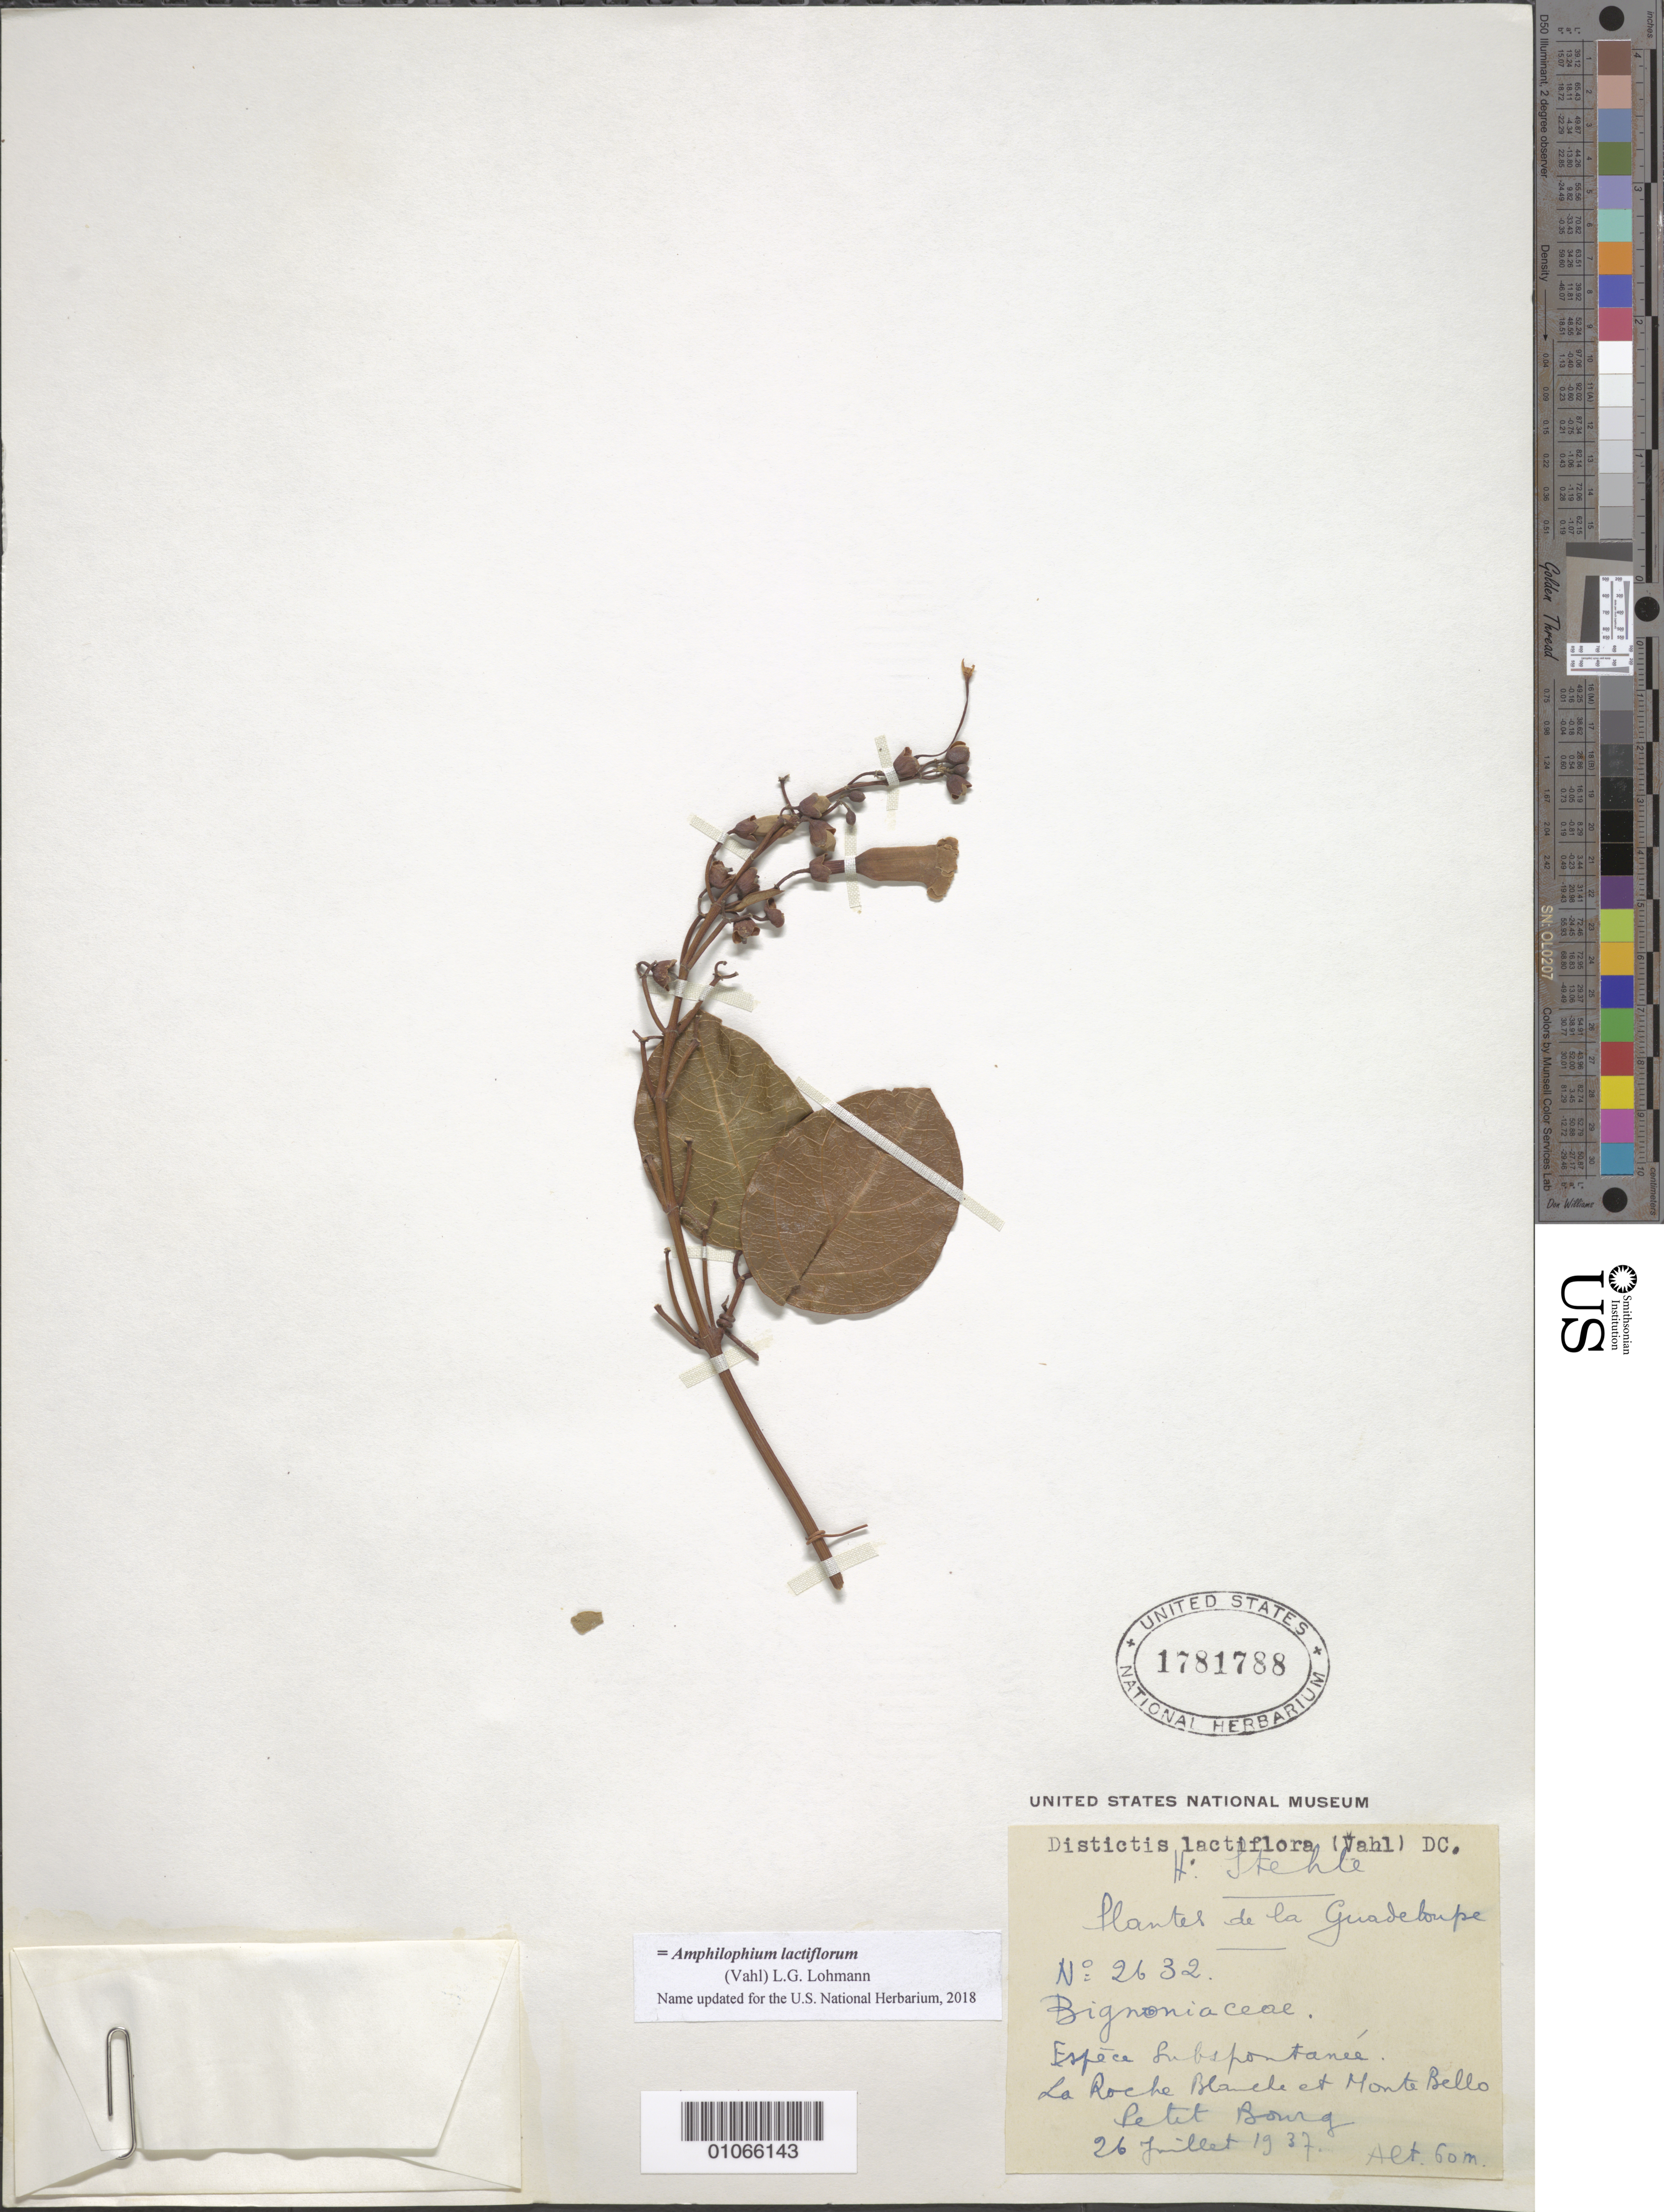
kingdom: Plantae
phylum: Tracheophyta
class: Magnoliopsida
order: Lamiales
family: Bignoniaceae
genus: Amphilophium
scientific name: Amphilophium lactiflorum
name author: (Vahl) L.G. Lohmann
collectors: H. Stehlé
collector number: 2632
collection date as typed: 26 Jul 1937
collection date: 1937-07-26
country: Guadeloupe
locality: la Roche Blanche at Monte Bello. Petit Bourg.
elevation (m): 60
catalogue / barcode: US 1781788